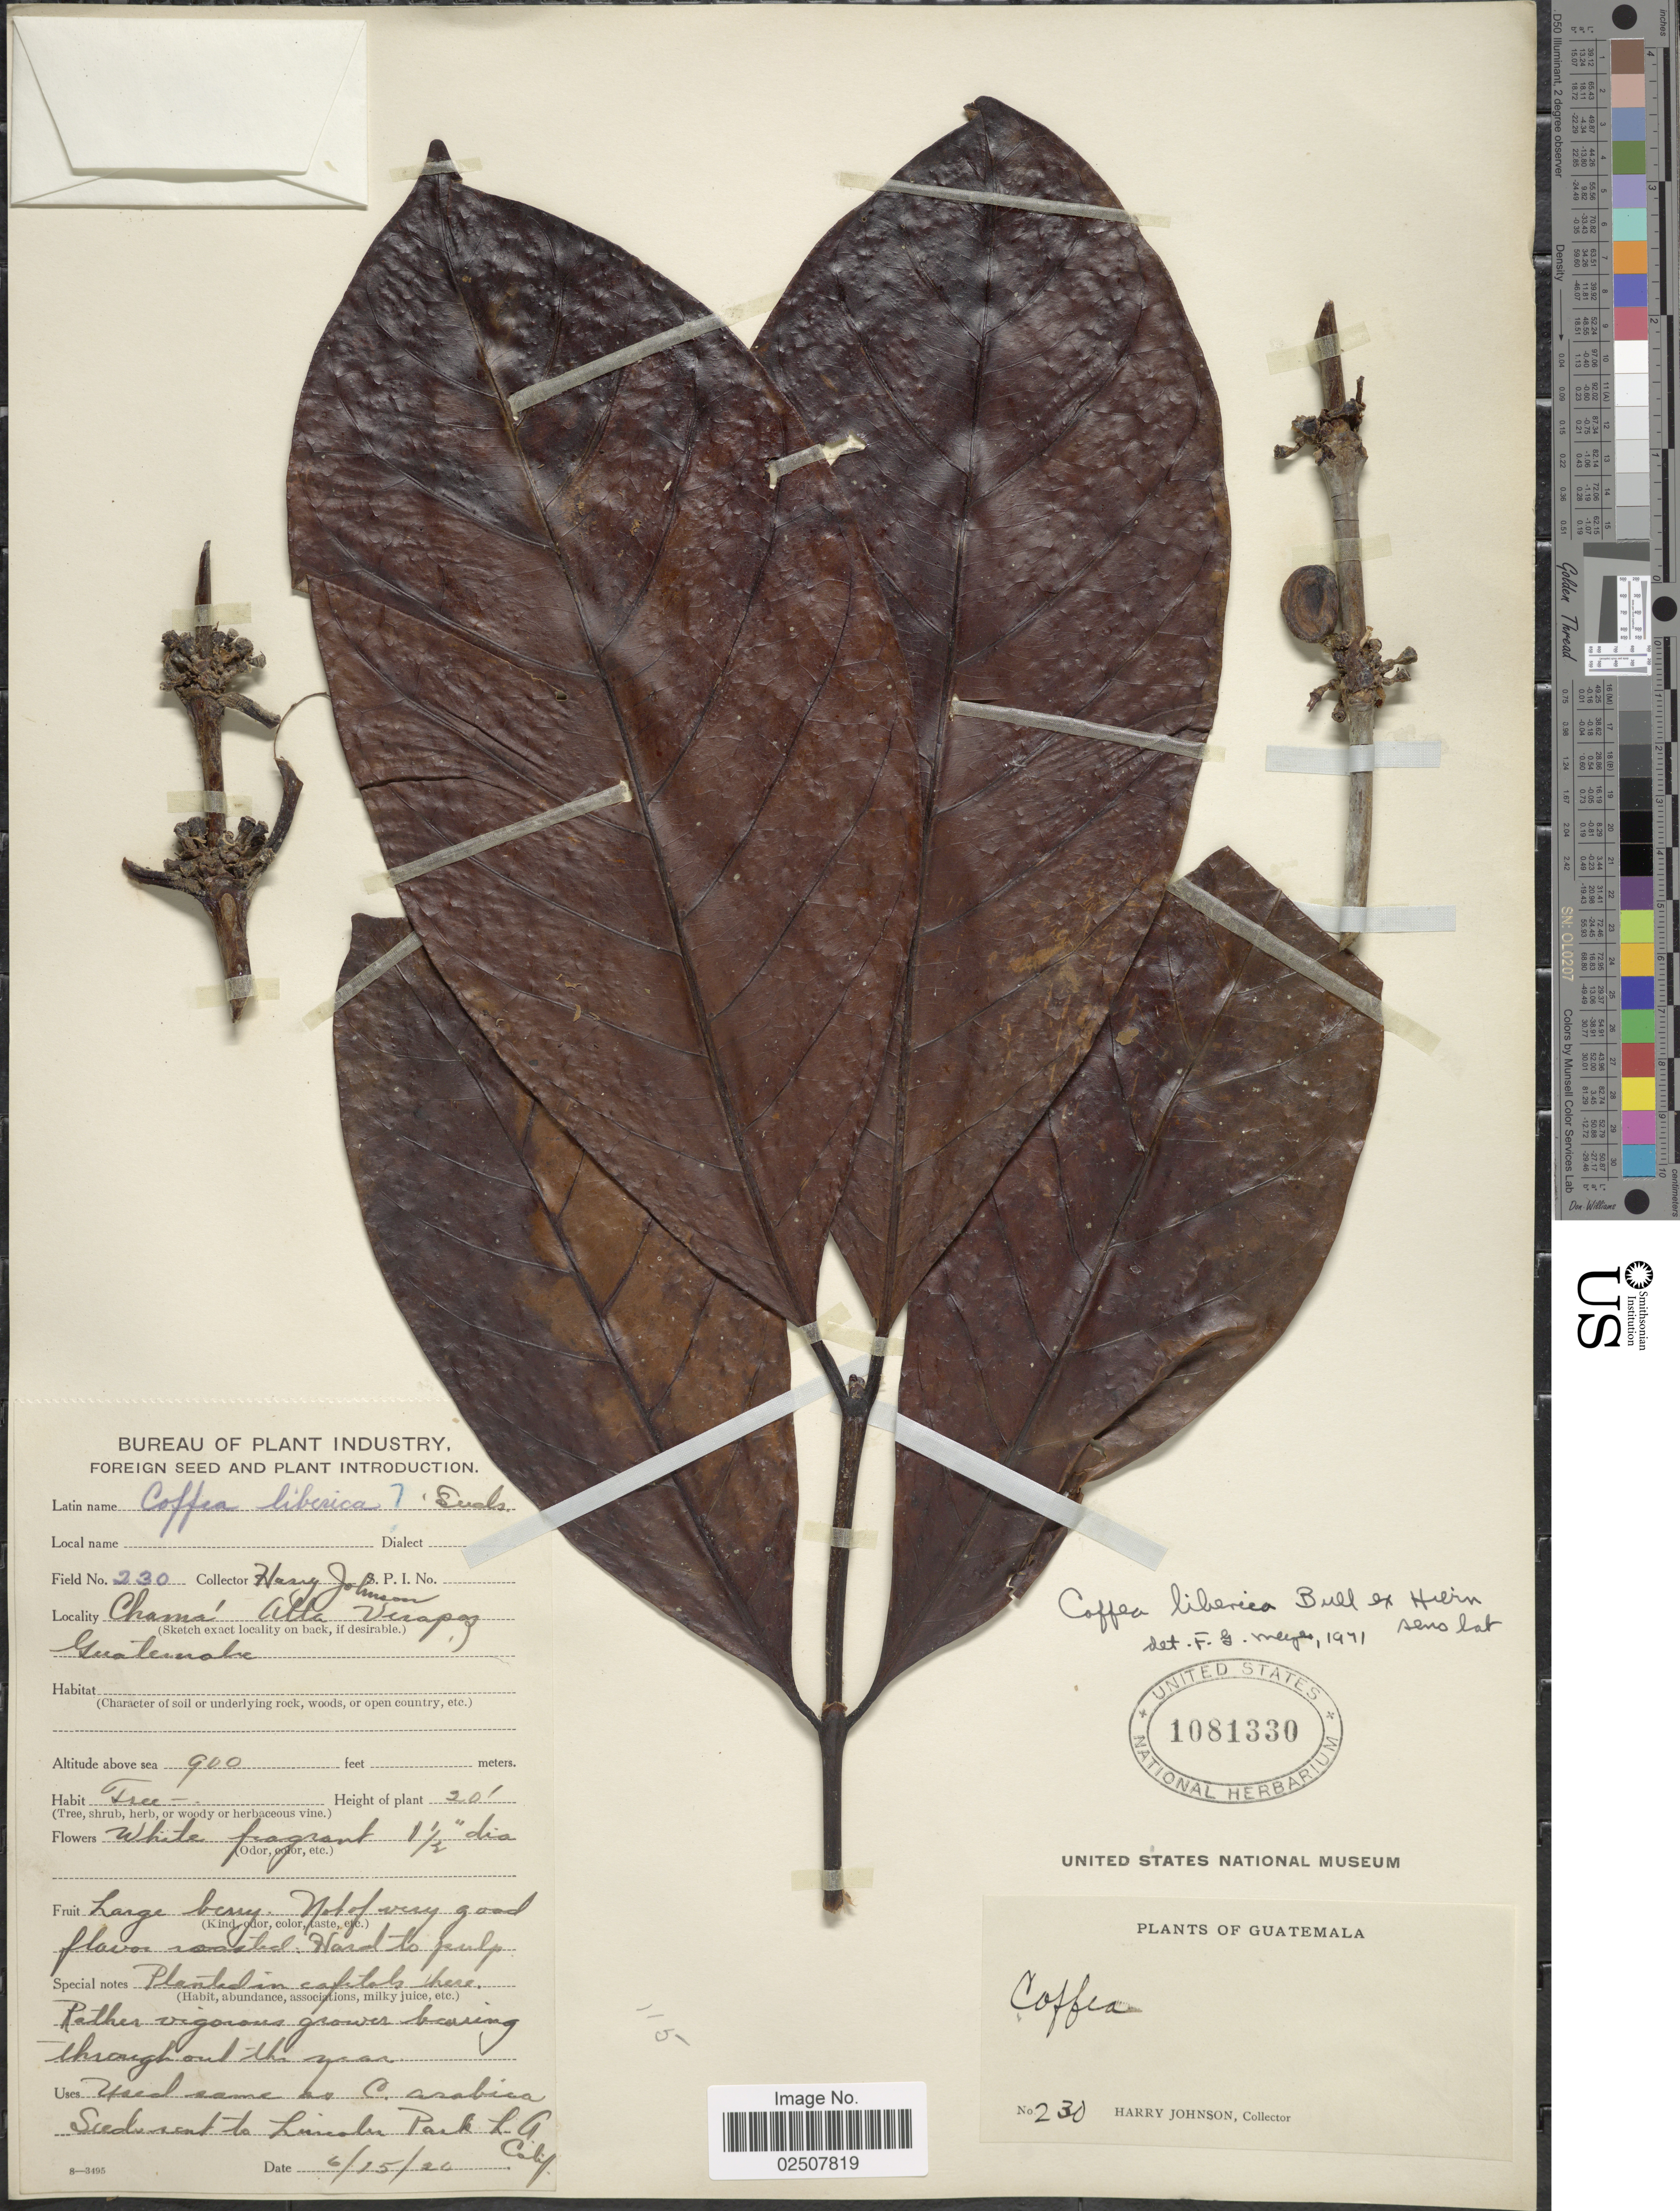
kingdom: Plantae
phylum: Tracheophyta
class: Magnoliopsida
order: Gentianales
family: Rubiaceae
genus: Coffea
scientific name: Coffea liberica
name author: Hiern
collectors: H. Johnson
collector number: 230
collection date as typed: Transcribed d/m/y: 15/6/26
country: Guatemala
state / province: Alta Verapaz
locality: Chamá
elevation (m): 274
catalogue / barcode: US 1081330